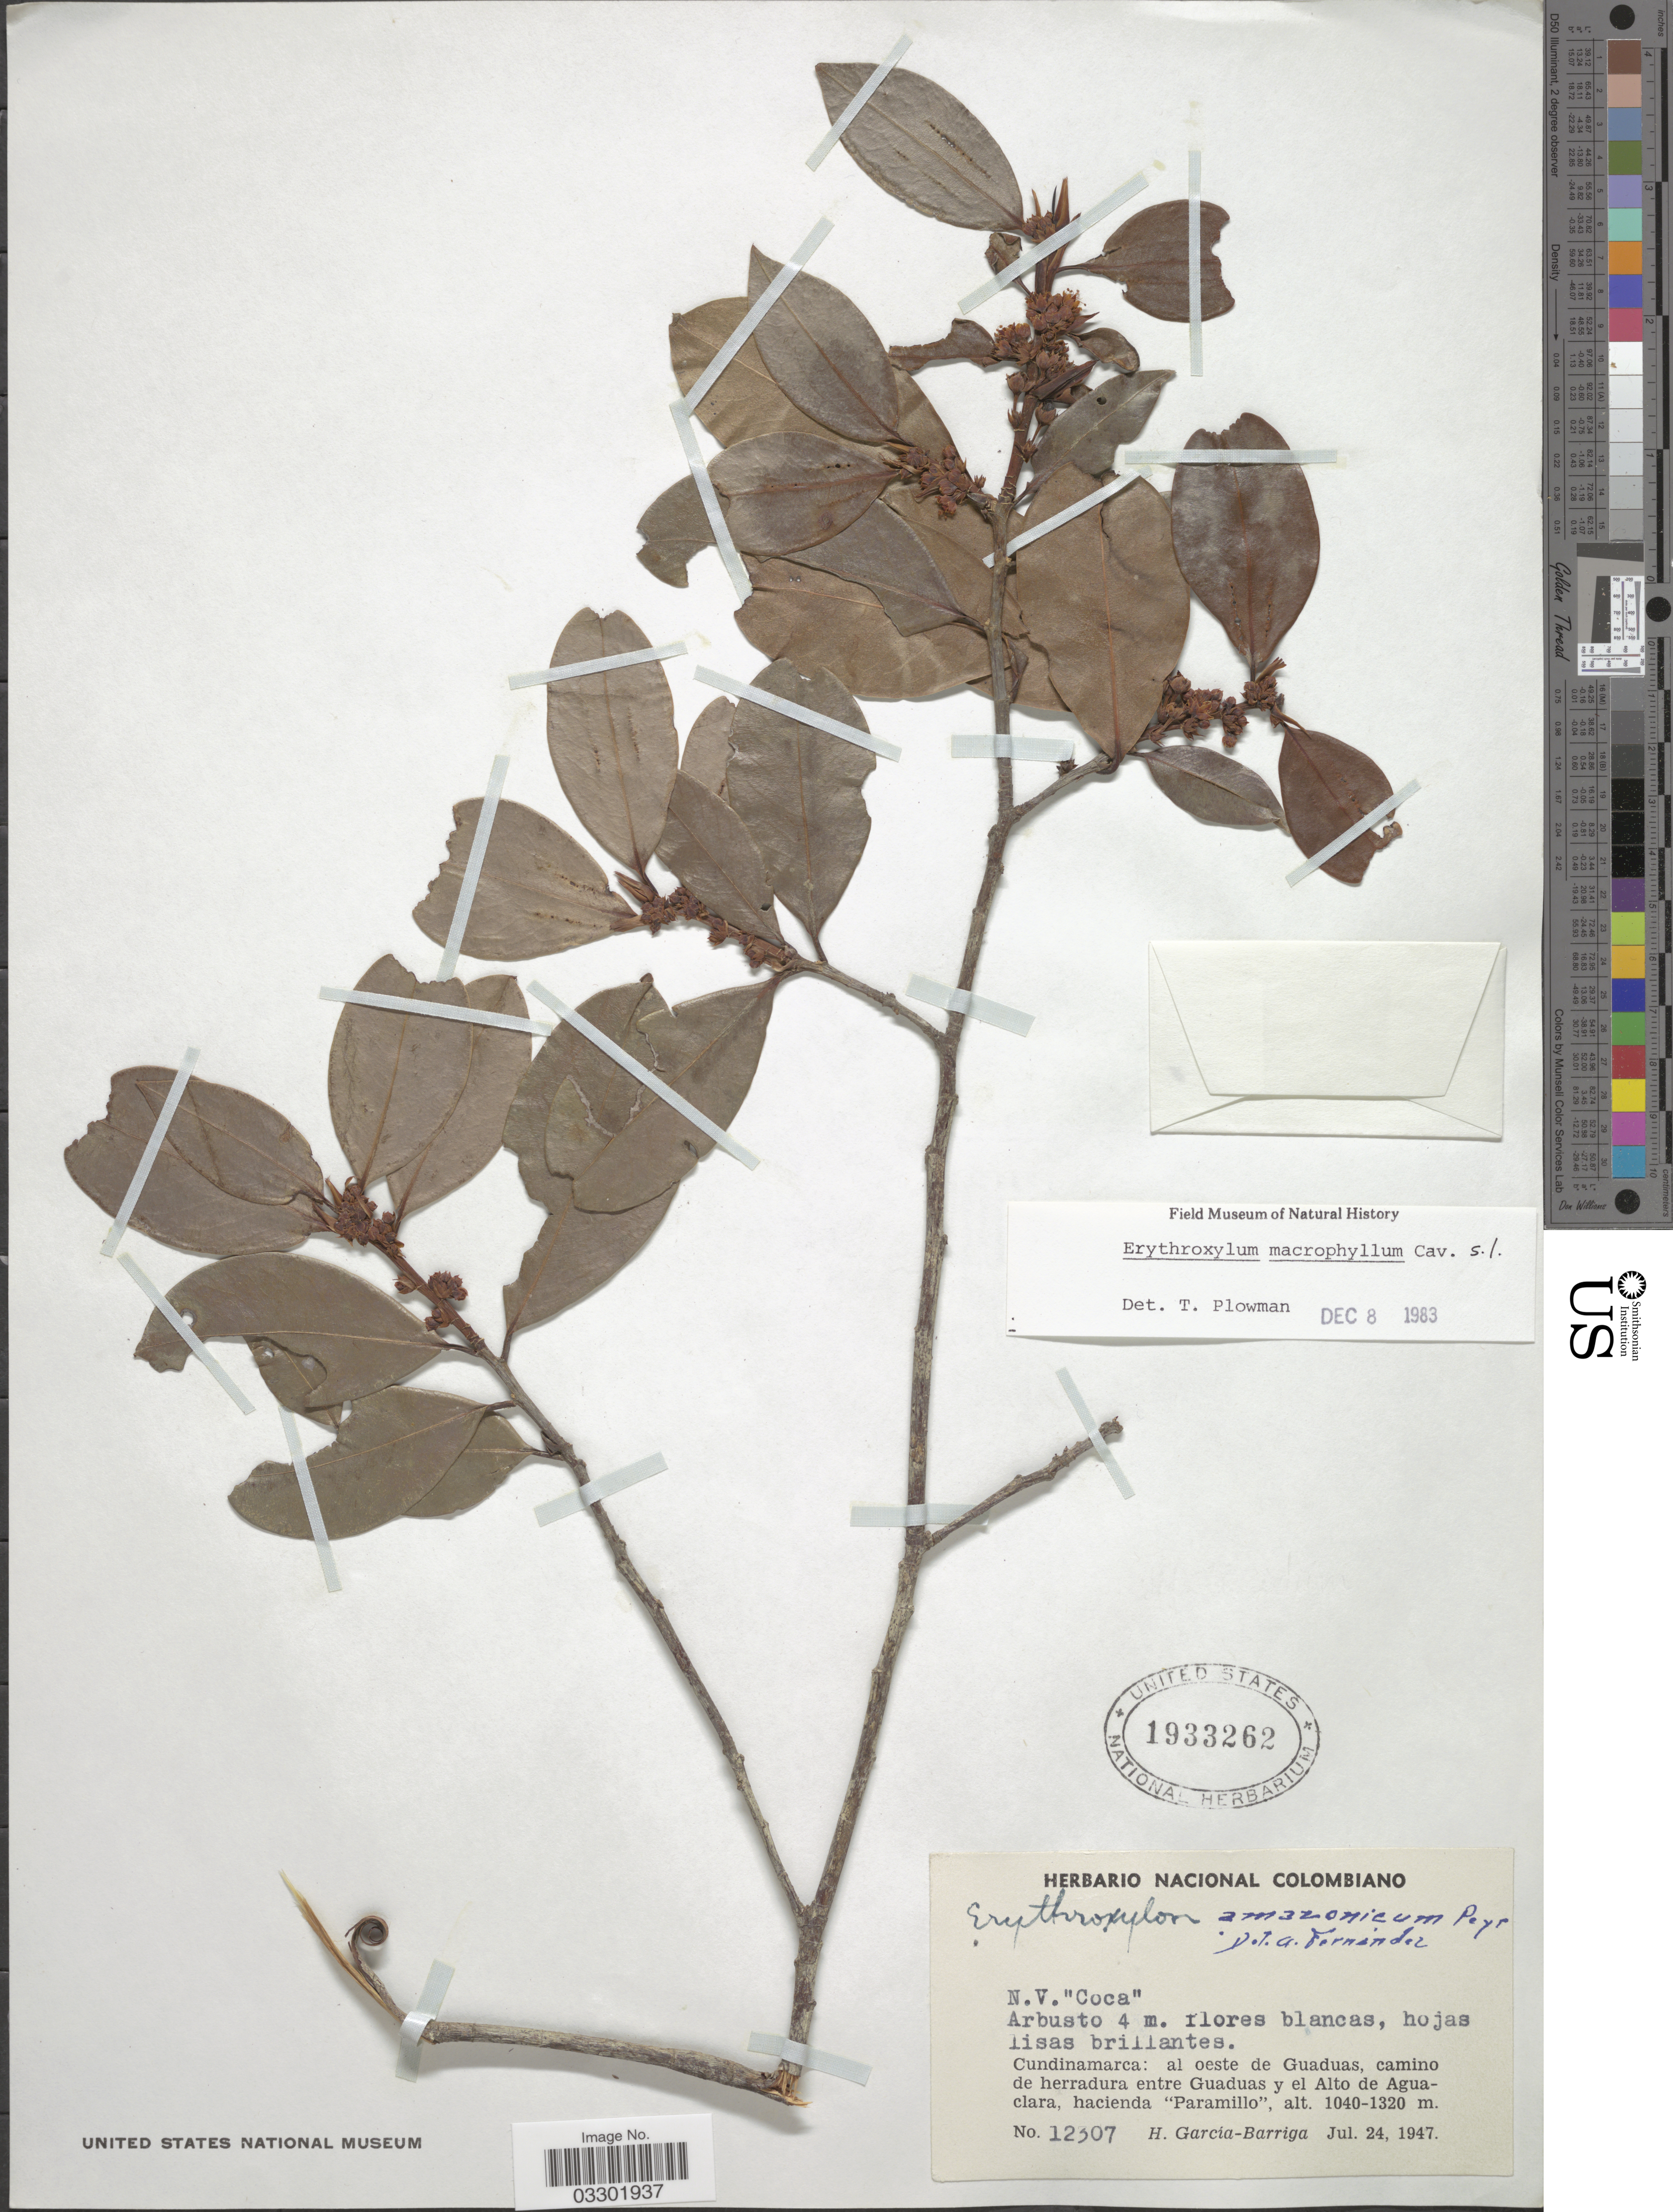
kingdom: Plantae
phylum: Tracheophyta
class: Magnoliopsida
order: Malpighiales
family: Erythroxylaceae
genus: Erythroxylum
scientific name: Erythroxylum macrophyllum var. macrophyllum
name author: Cav.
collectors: H. García Barriga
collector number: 12307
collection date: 1947-07-24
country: Colombia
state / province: Cundinamarca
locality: Al oeste de Guaduas, camino de herradura entre Guaduas y el Alto de Aguaclara, hacienda "Paramillo".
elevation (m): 1040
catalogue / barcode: US 1933262